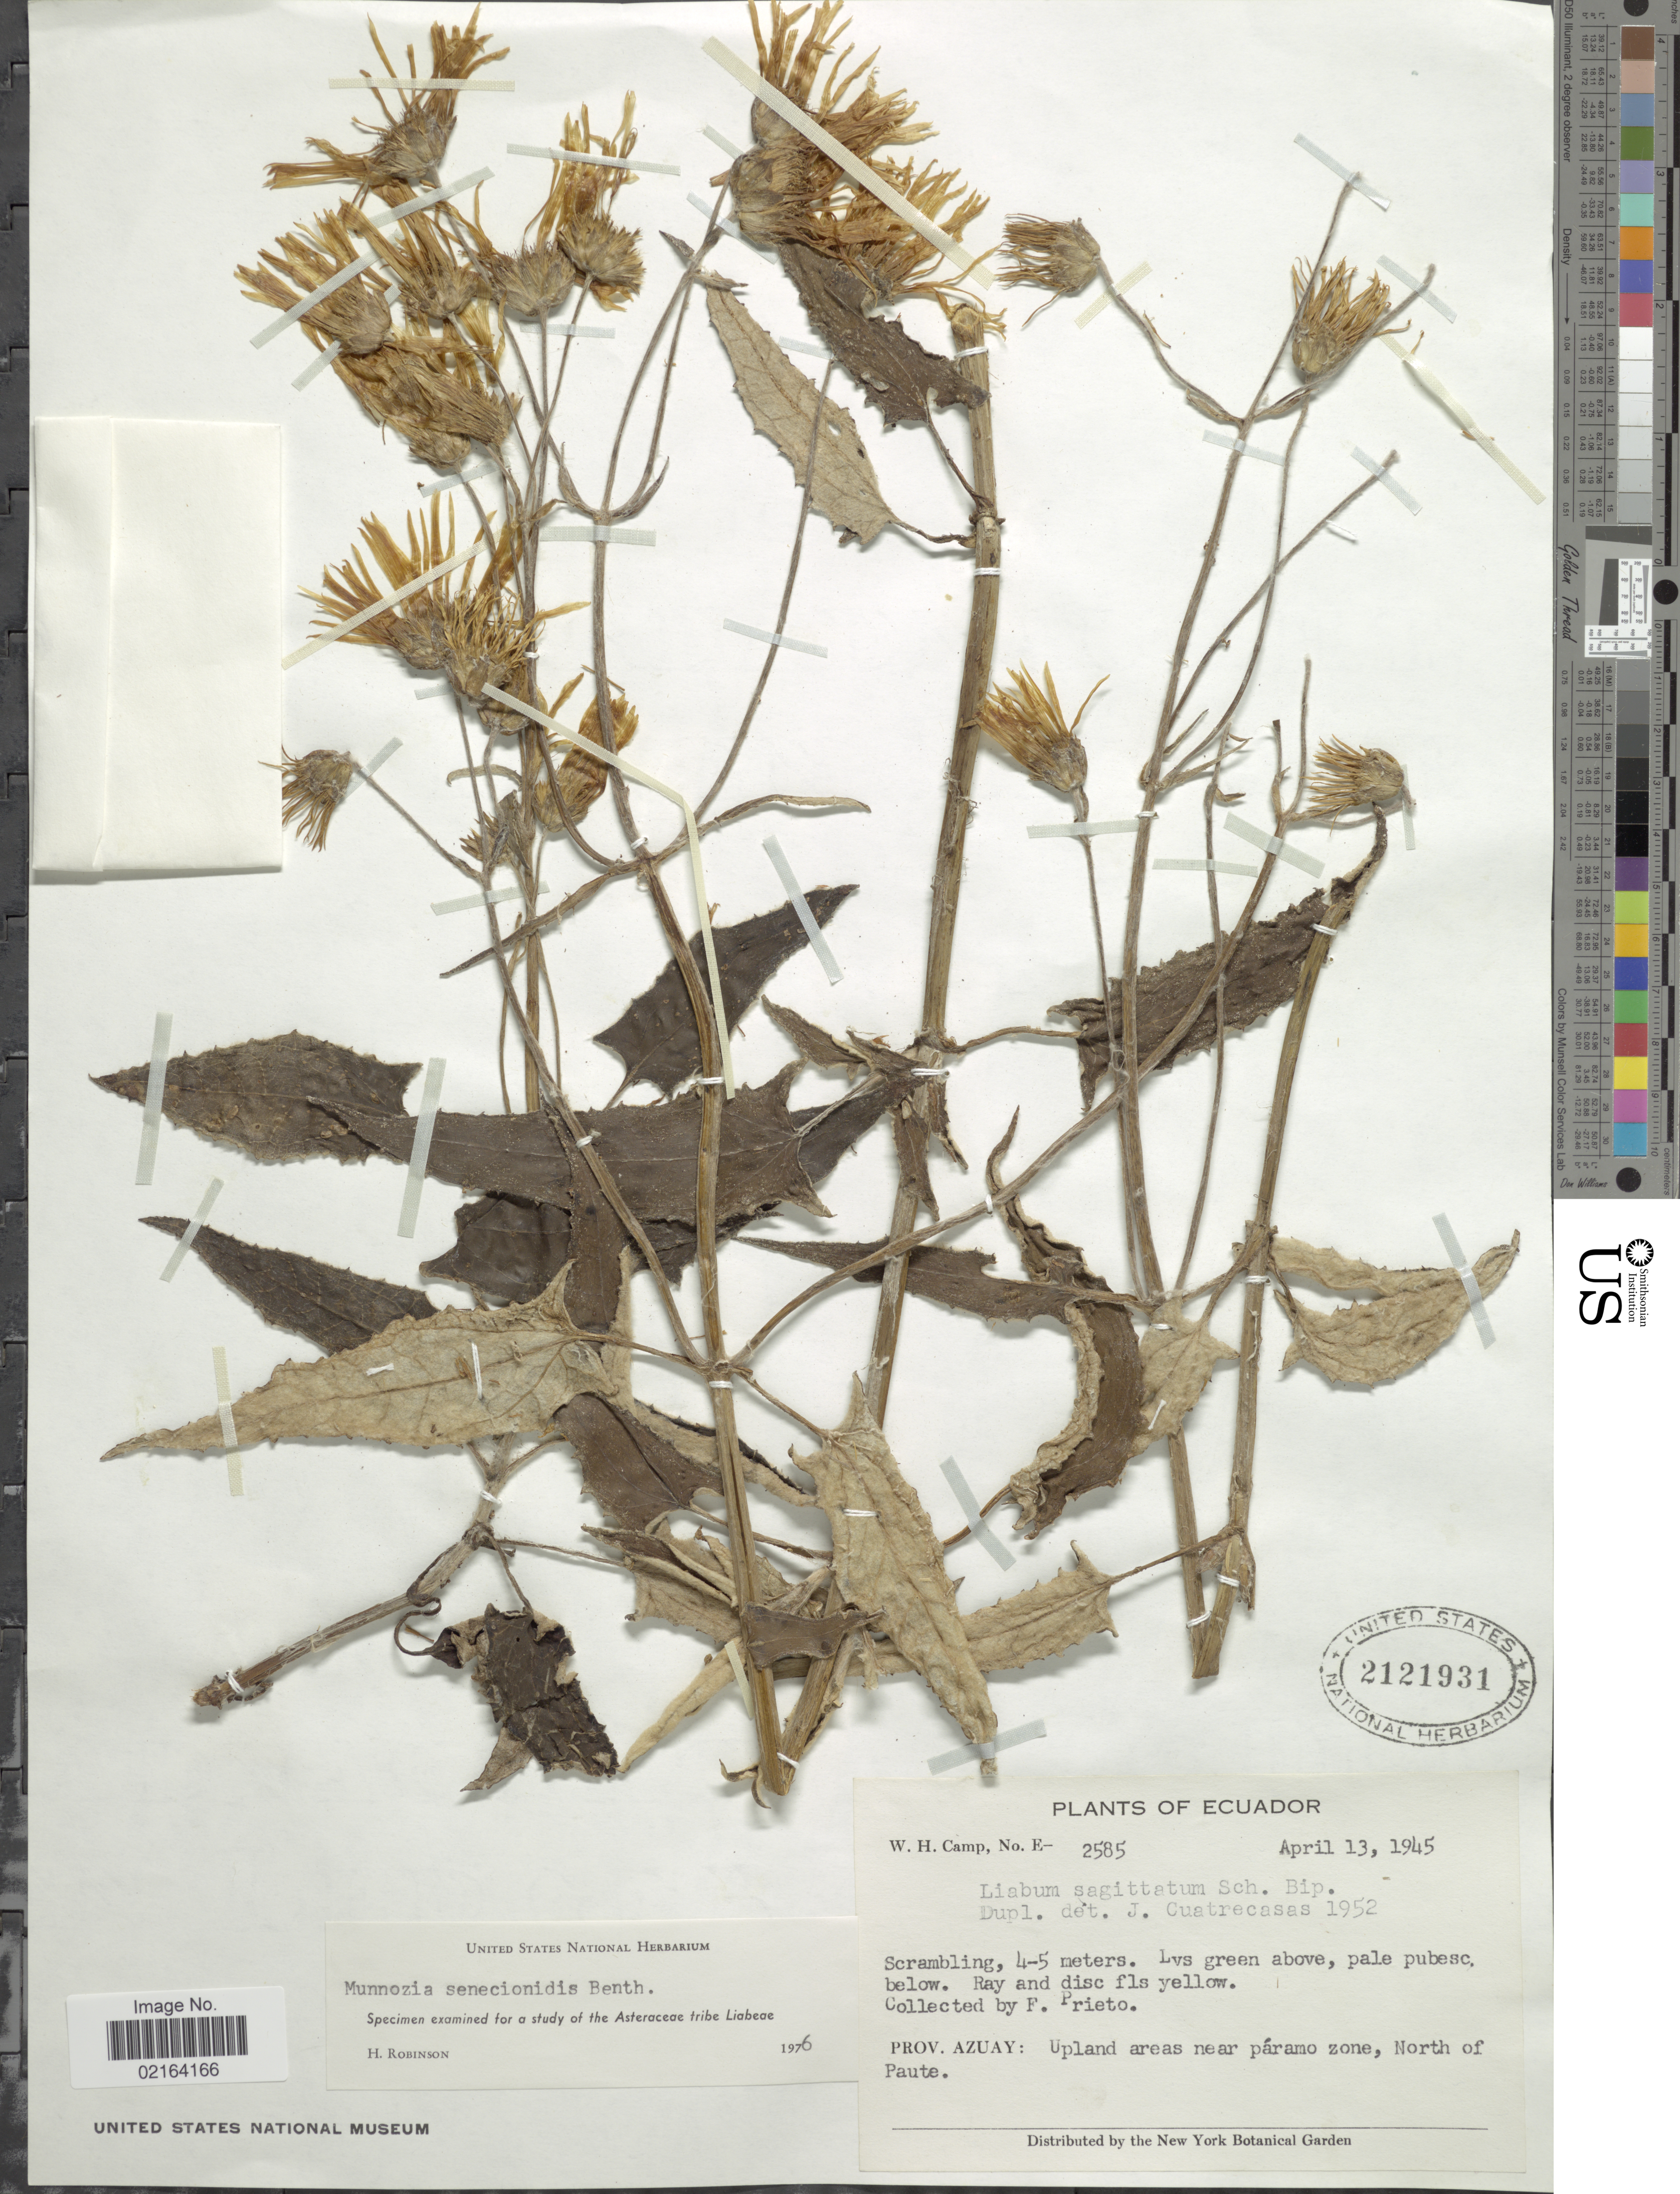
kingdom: Plantae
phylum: Tracheophyta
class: Magnoliopsida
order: Asterales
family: Asteraceae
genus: Munnozia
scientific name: Munnozia senecionidis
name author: Benth.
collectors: F. Prieto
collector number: E-2585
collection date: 1945-04-13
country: Ecuador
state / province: Azuay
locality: Prov. Azuay: Upland areas near paramo zone, North of Paute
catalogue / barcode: US 2121931